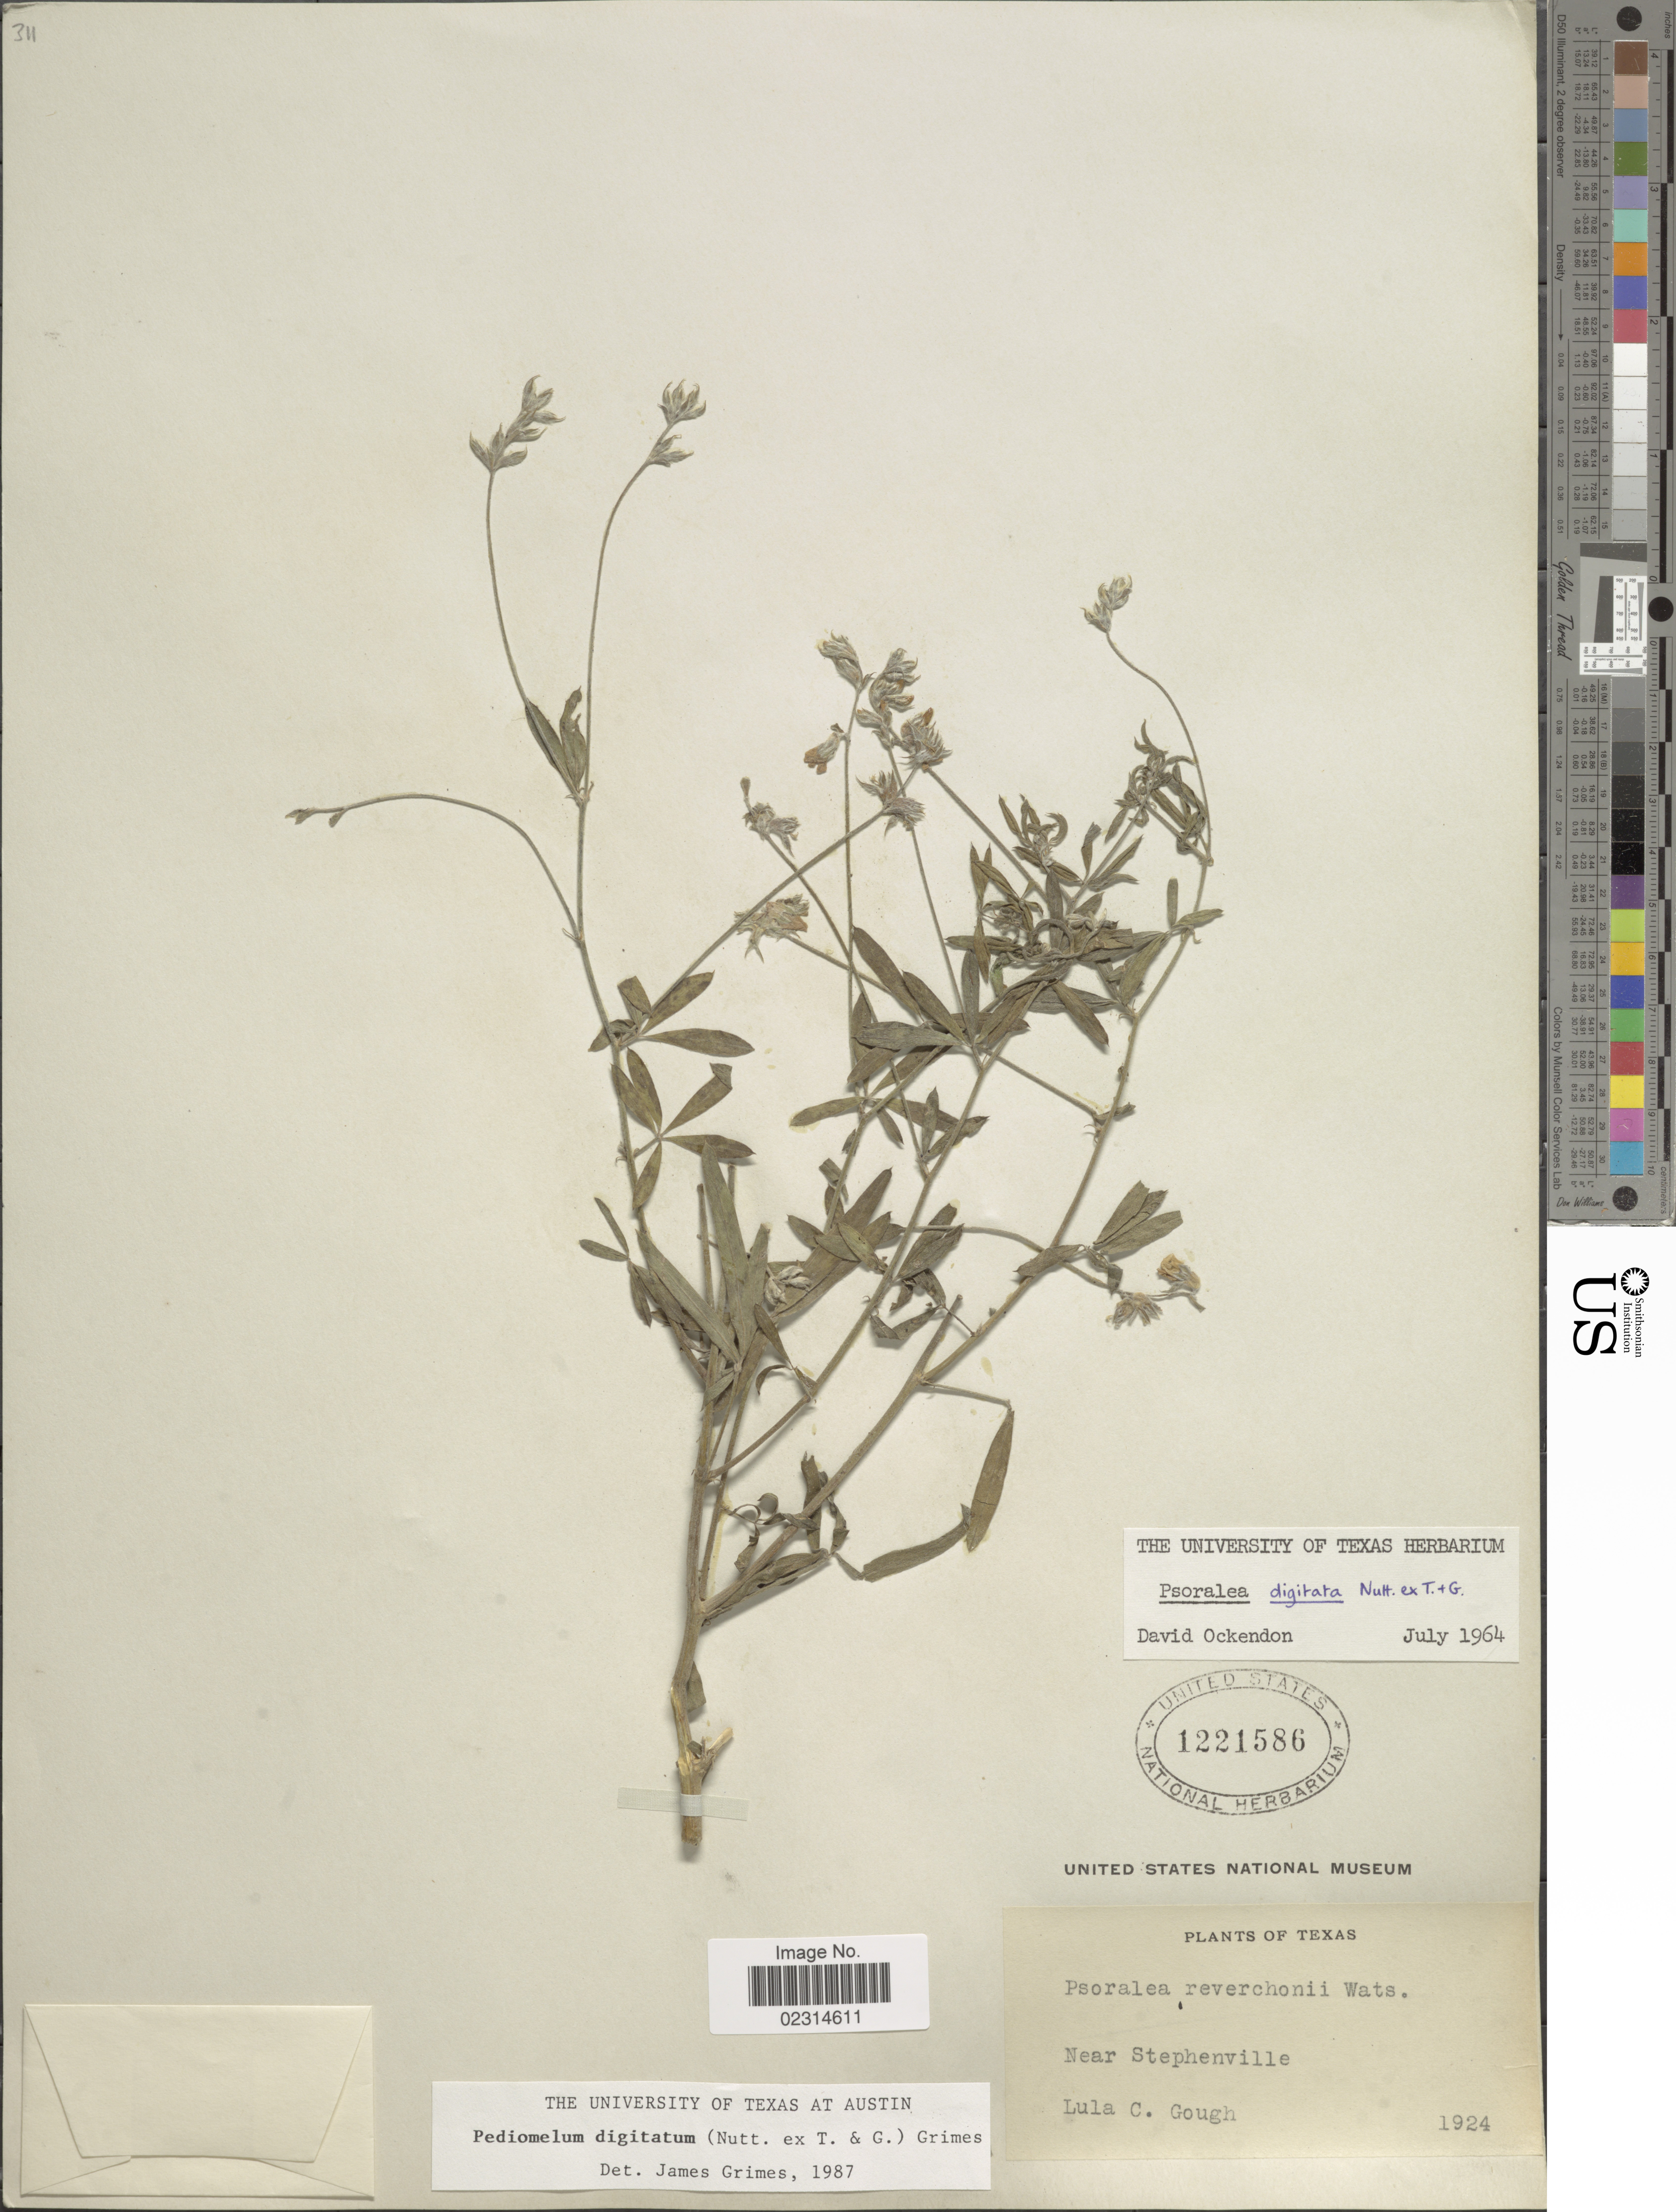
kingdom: Plantae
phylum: Tracheophyta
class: Magnoliopsida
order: Fabales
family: Fabaceae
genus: Pediomelum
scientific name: Pediomelum digitatum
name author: (Nutt. ex Torr. & A. Gray) Isely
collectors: L. Gough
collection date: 1924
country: United States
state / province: Texas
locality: Near Stephenville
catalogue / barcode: US 1221586